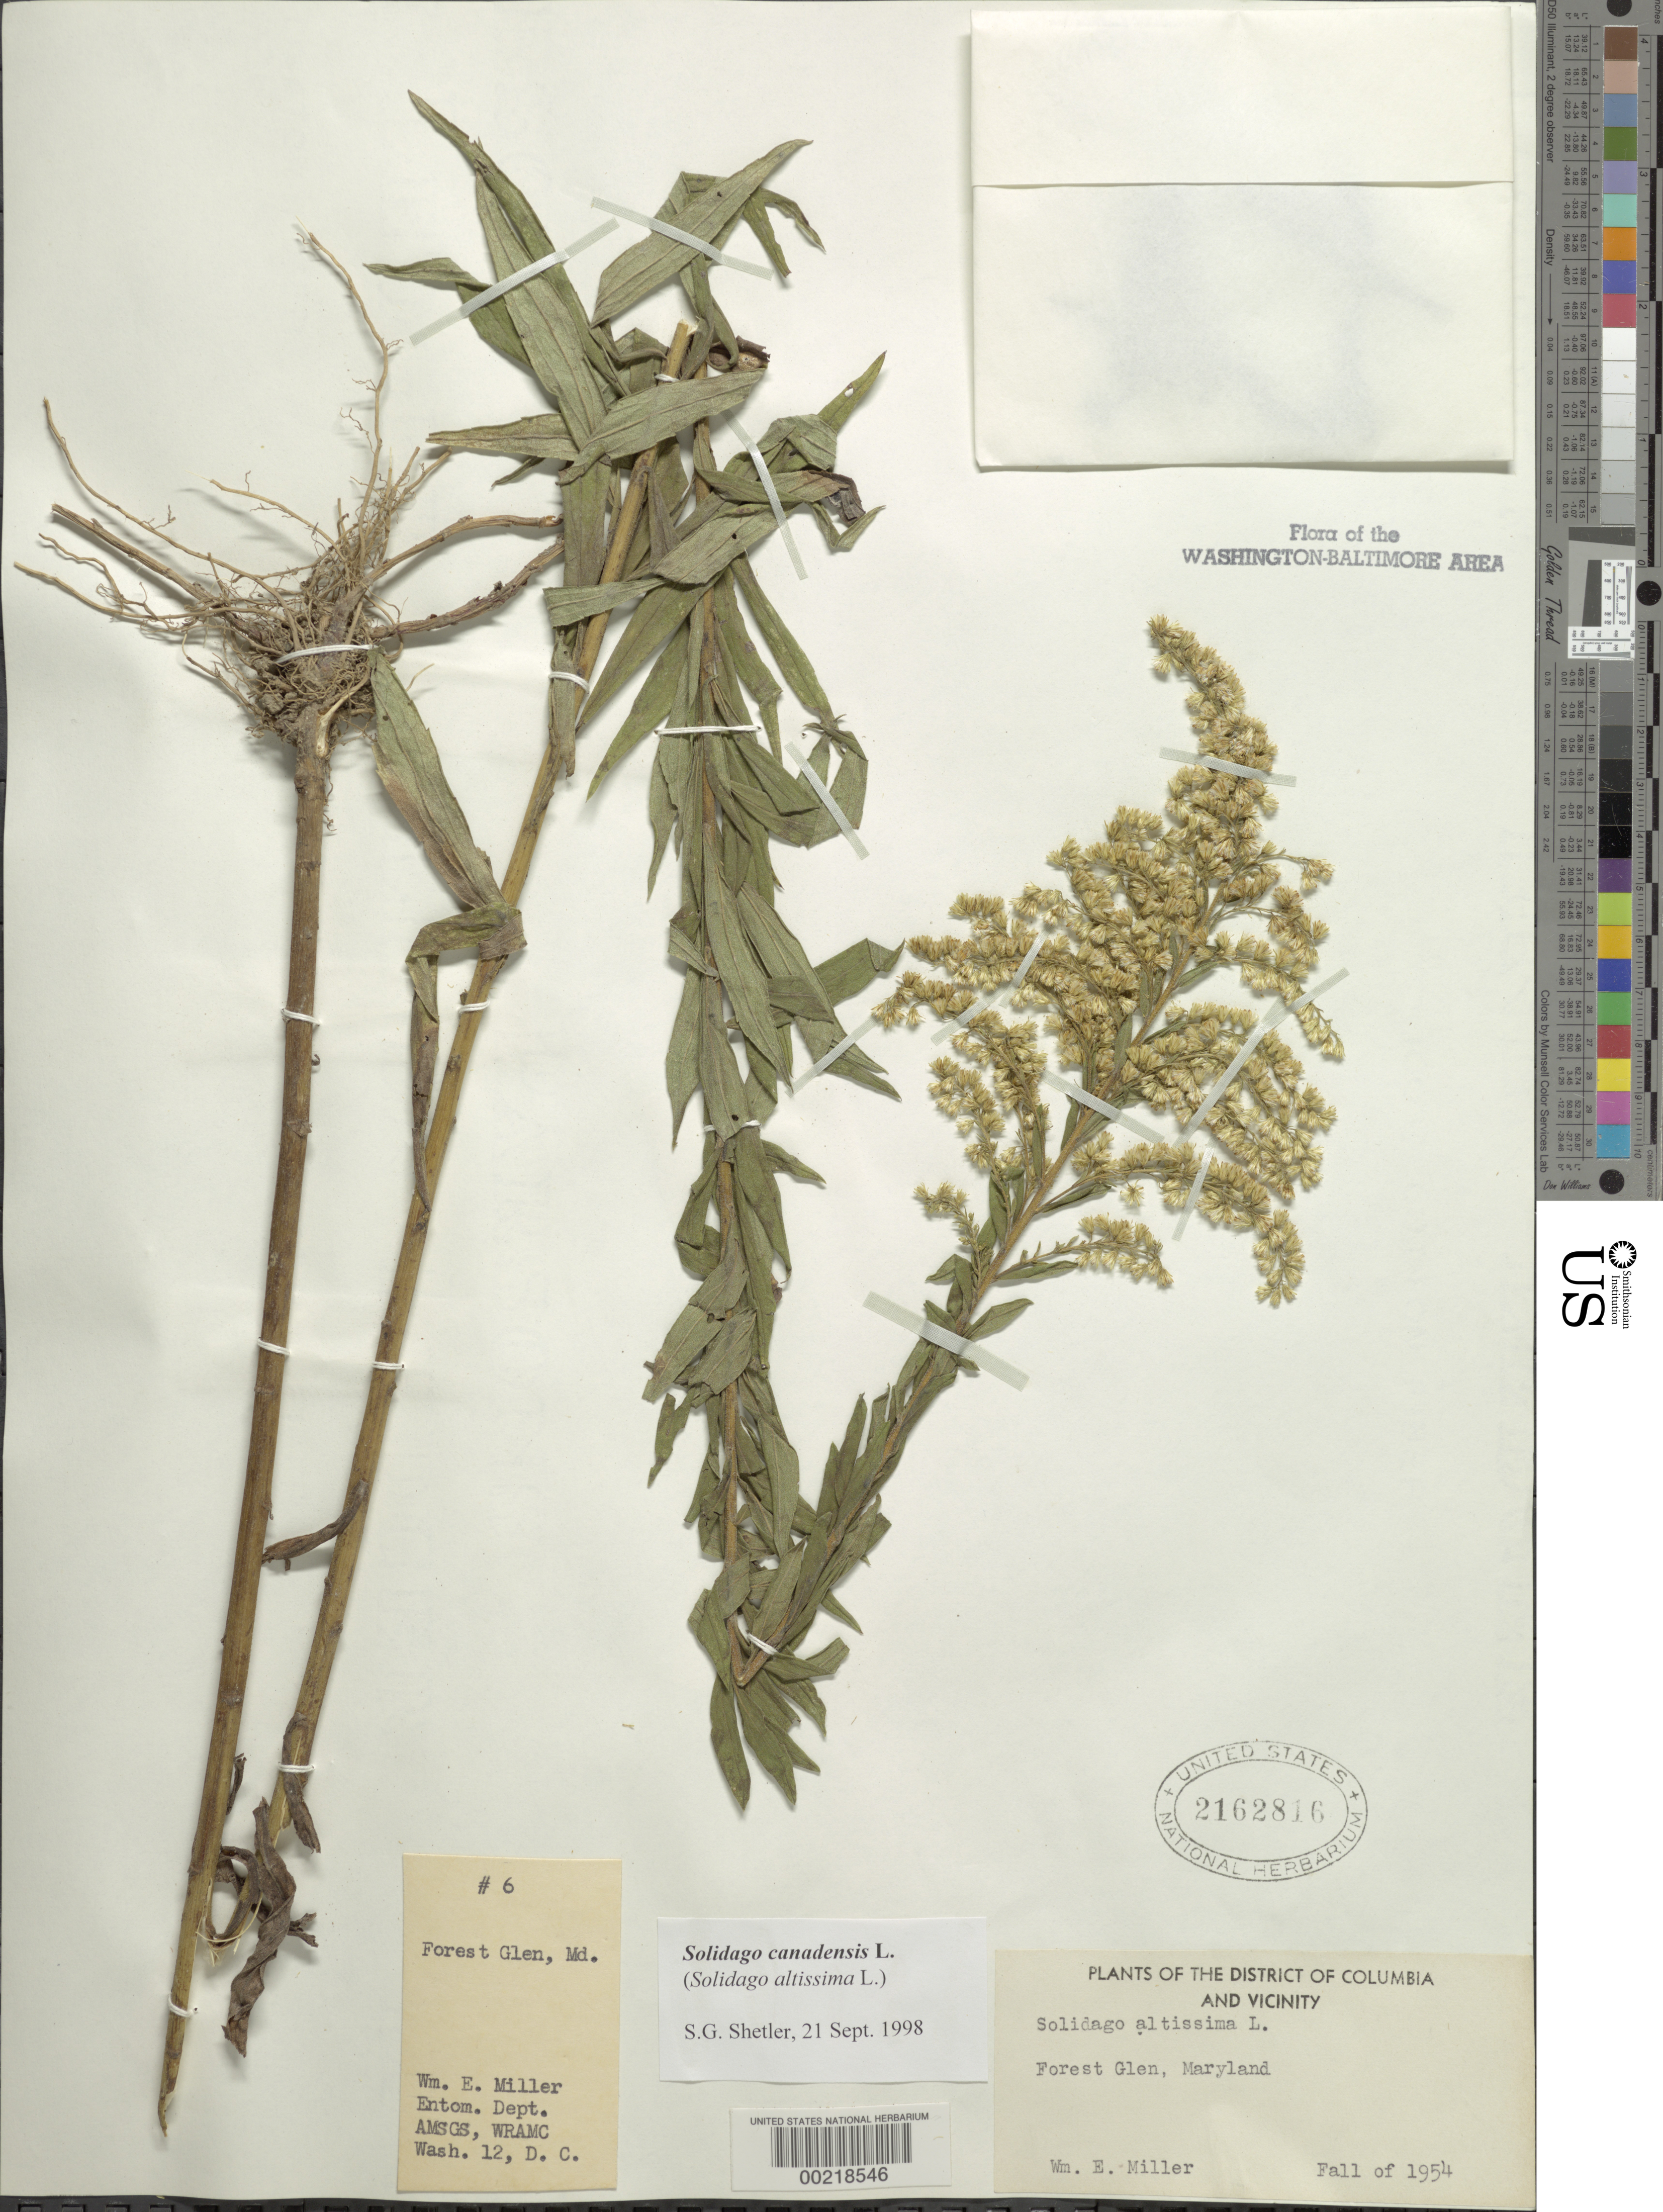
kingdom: Plantae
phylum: Tracheophyta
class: Magnoliopsida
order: Asterales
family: Asteraceae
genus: Solidago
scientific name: Solidago canadensis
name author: L.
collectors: W. E. Miller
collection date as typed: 1954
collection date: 1954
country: United States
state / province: Maryland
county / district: Montgomery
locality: Forest Glen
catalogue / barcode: US 2162816